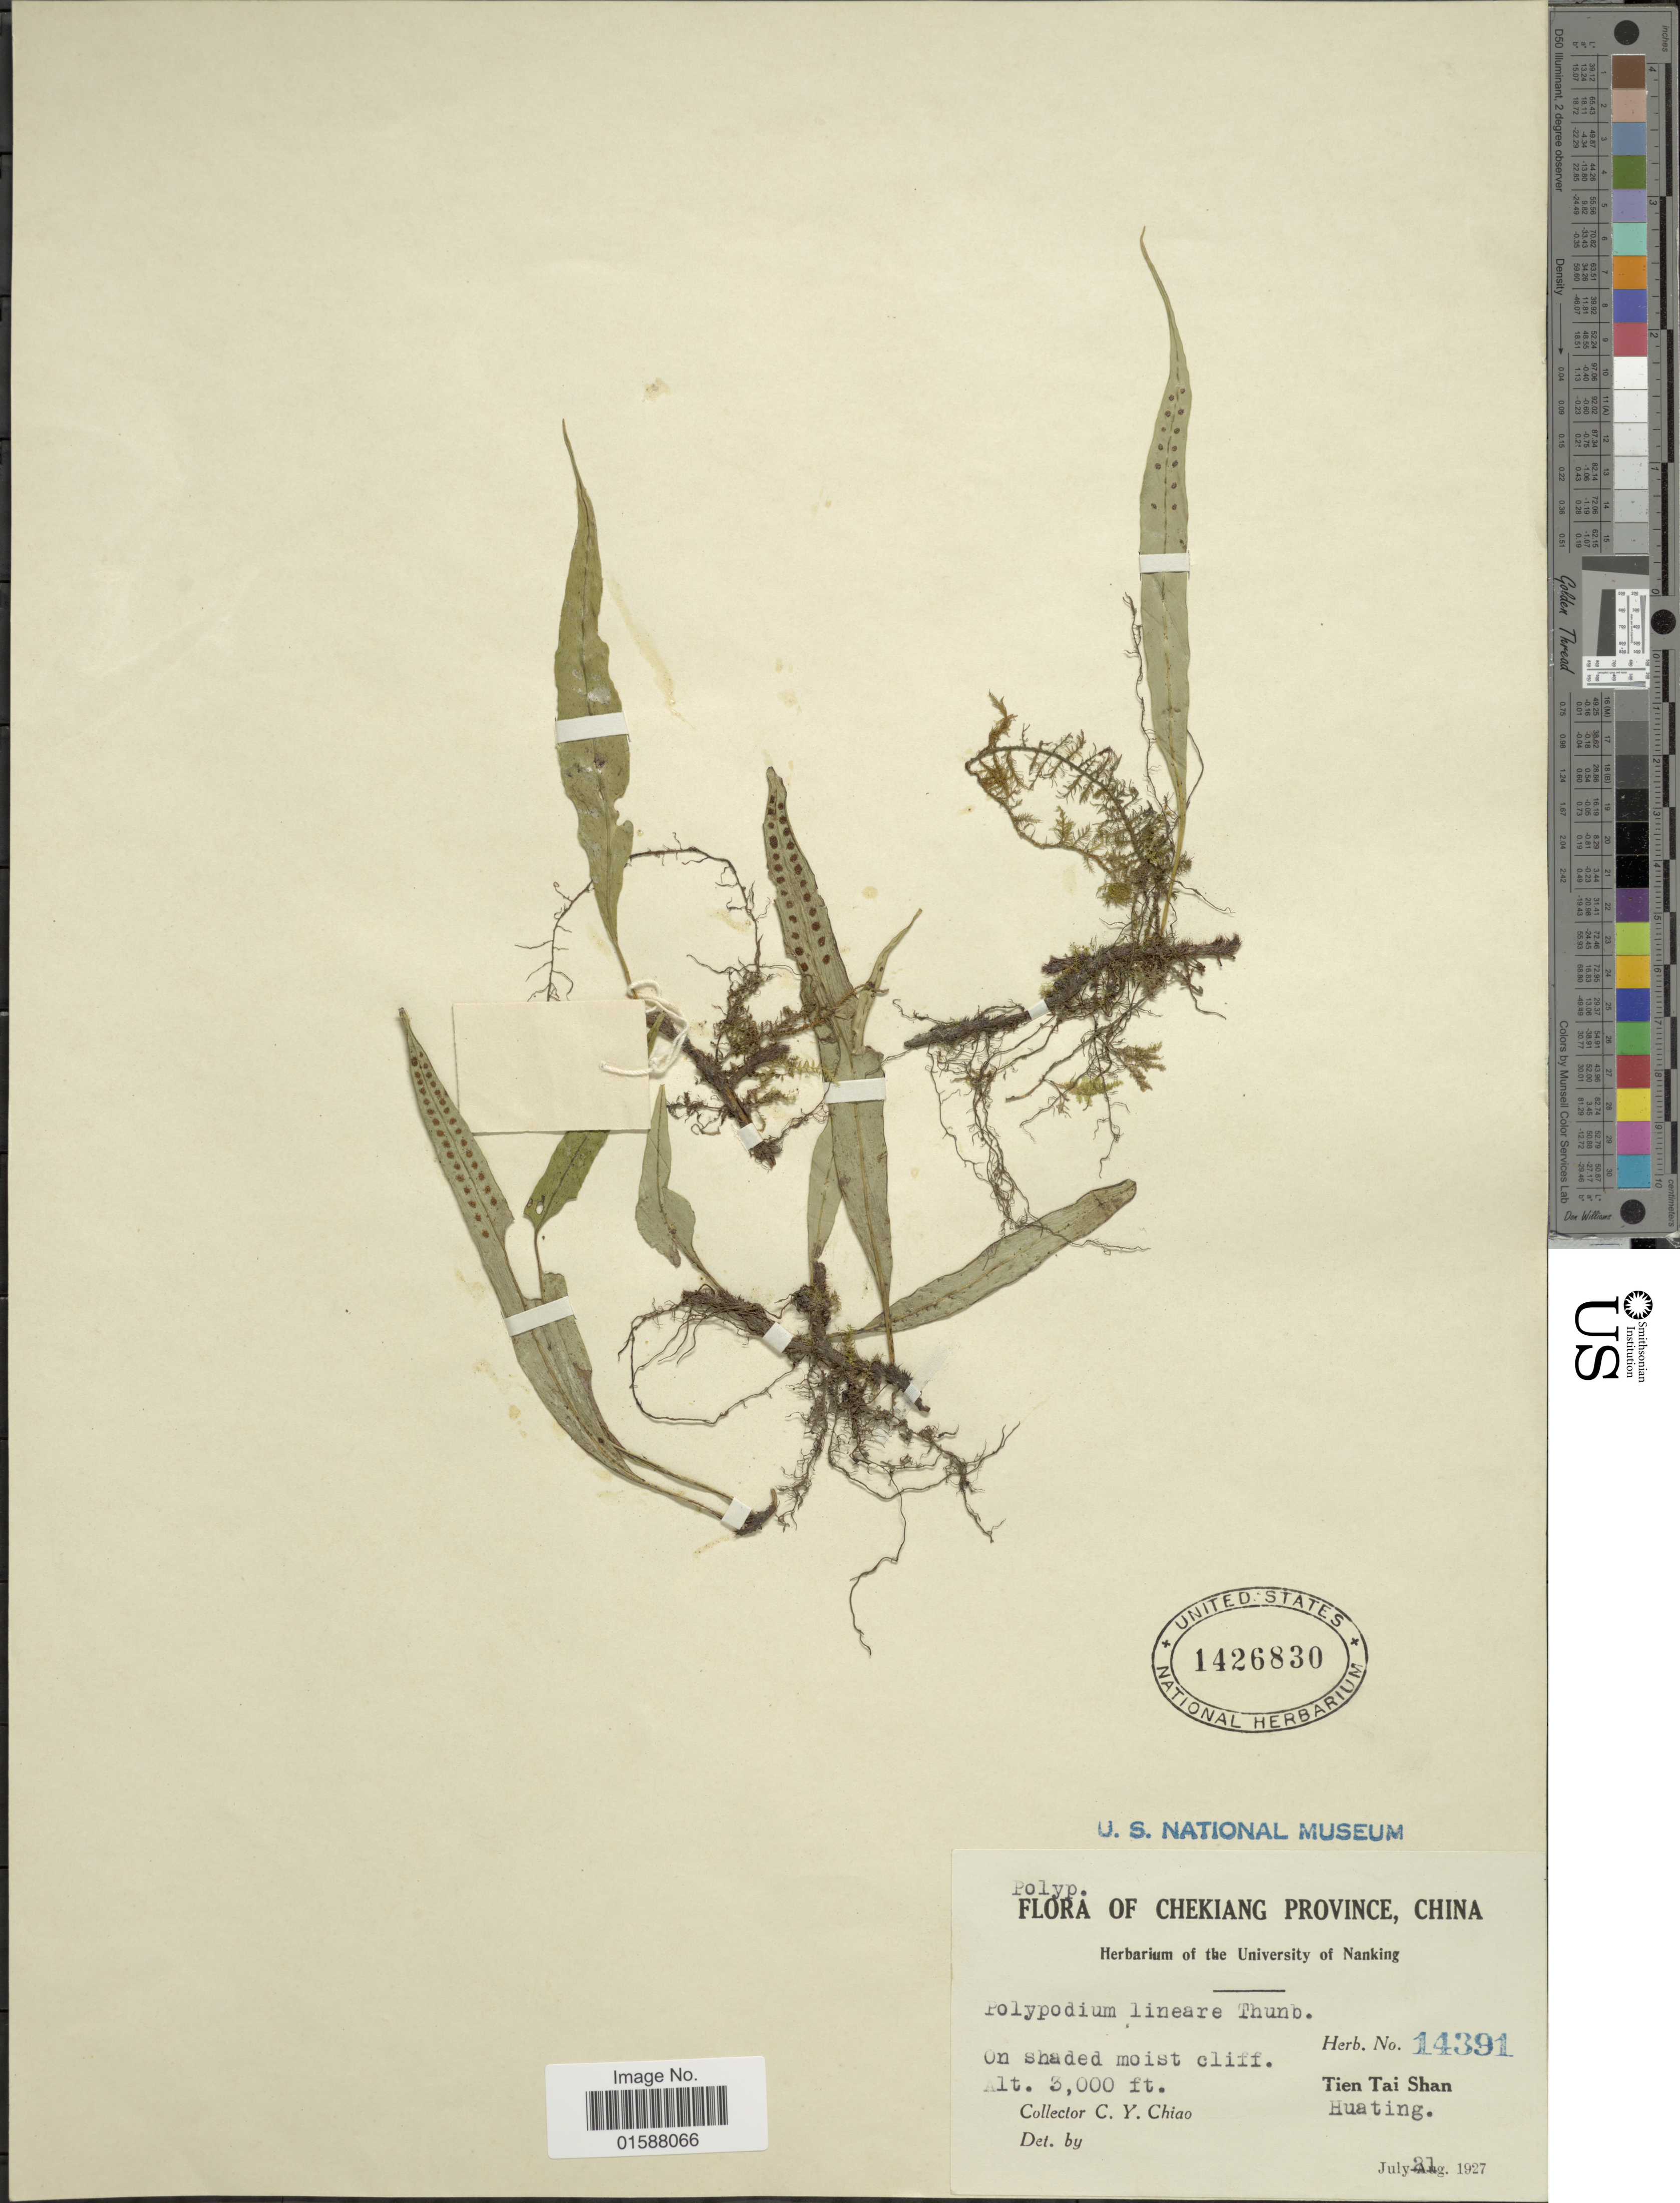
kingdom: Plantae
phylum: Tracheophyta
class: Polypodiopsida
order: Polypodiales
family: Polypodiaceae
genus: Lepisorus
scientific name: Lepisorus thunbergianus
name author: (Kaulf.) Ching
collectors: C. Chaio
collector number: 14391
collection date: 1927-07-21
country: China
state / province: Zhejiang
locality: Chekiang Province. Tien Tai Shan. Huating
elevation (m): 914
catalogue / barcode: US 1426830